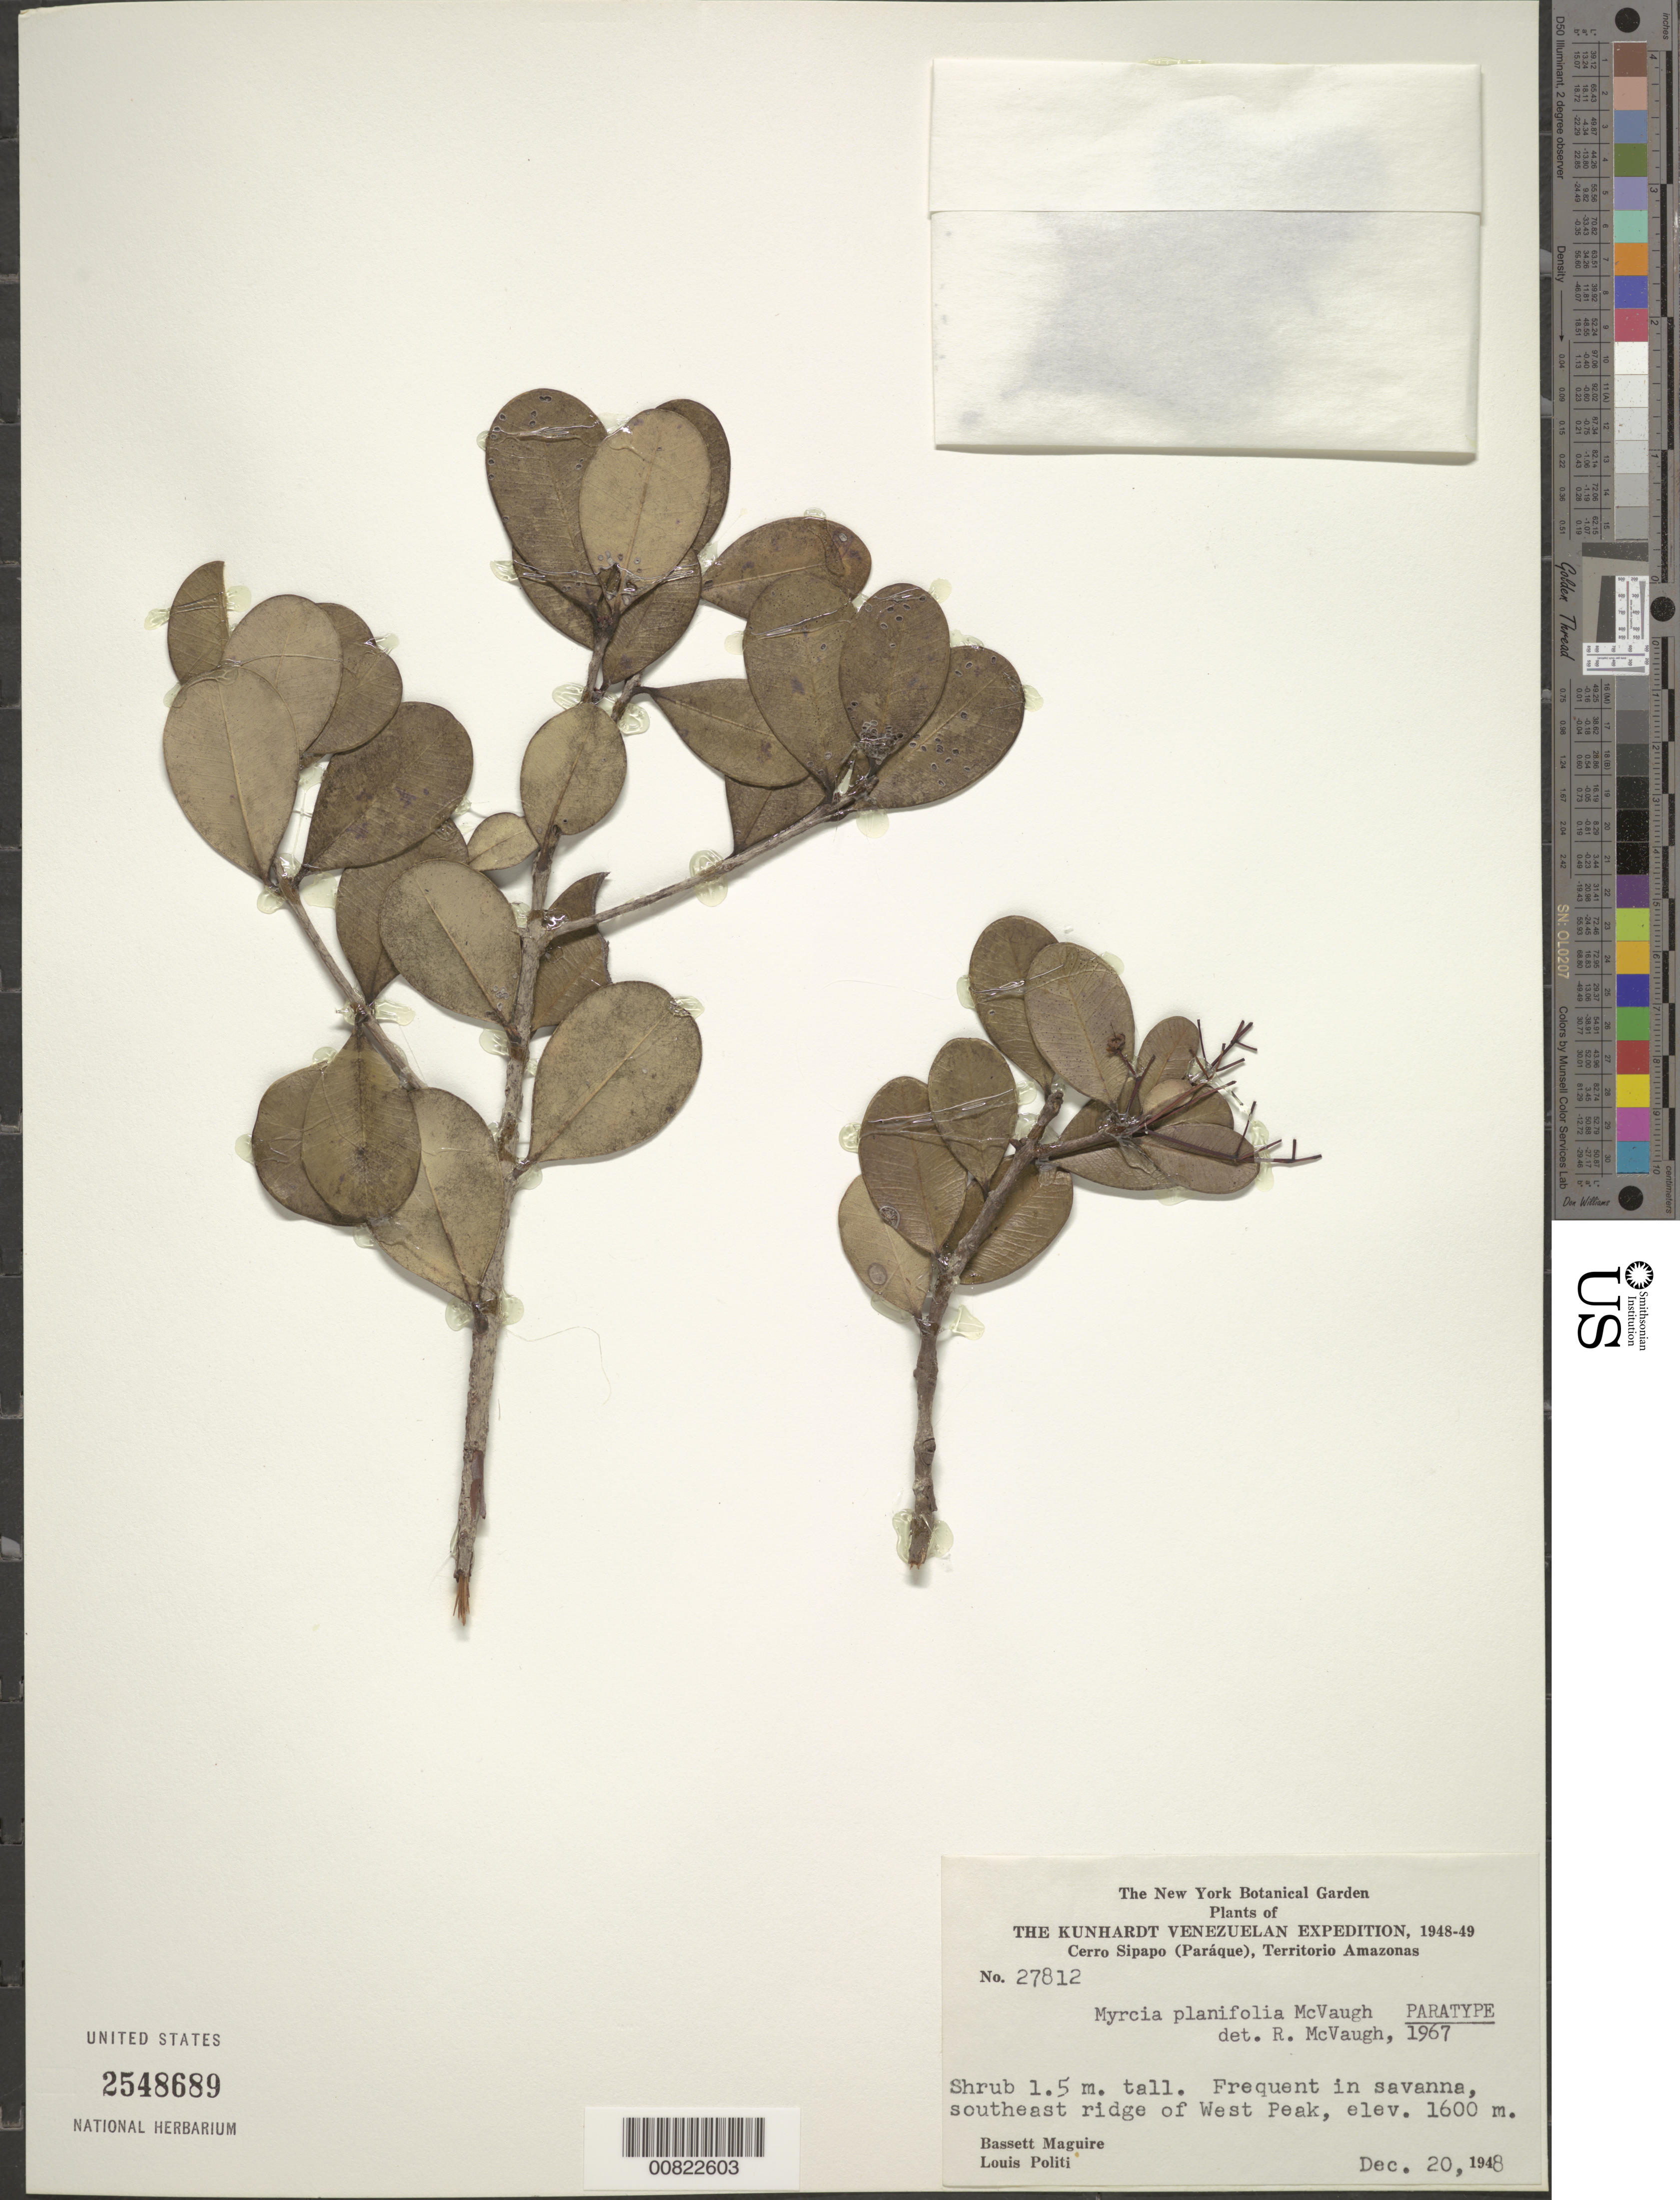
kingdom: Plantae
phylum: Tracheophyta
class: Magnoliopsida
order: Myrtales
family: Myrtaceae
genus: Myrcia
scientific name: Myrcia planifolia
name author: McVaugh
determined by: McVaugh, R.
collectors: B. Maguire & L. Politi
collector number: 27812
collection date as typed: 20-Dec-48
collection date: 1948-12-20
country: Venezuela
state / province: Amazonas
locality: Cerro Sipapo (Paráque), West Peak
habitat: Savanna, SE ridge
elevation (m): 1600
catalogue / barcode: US 2548689